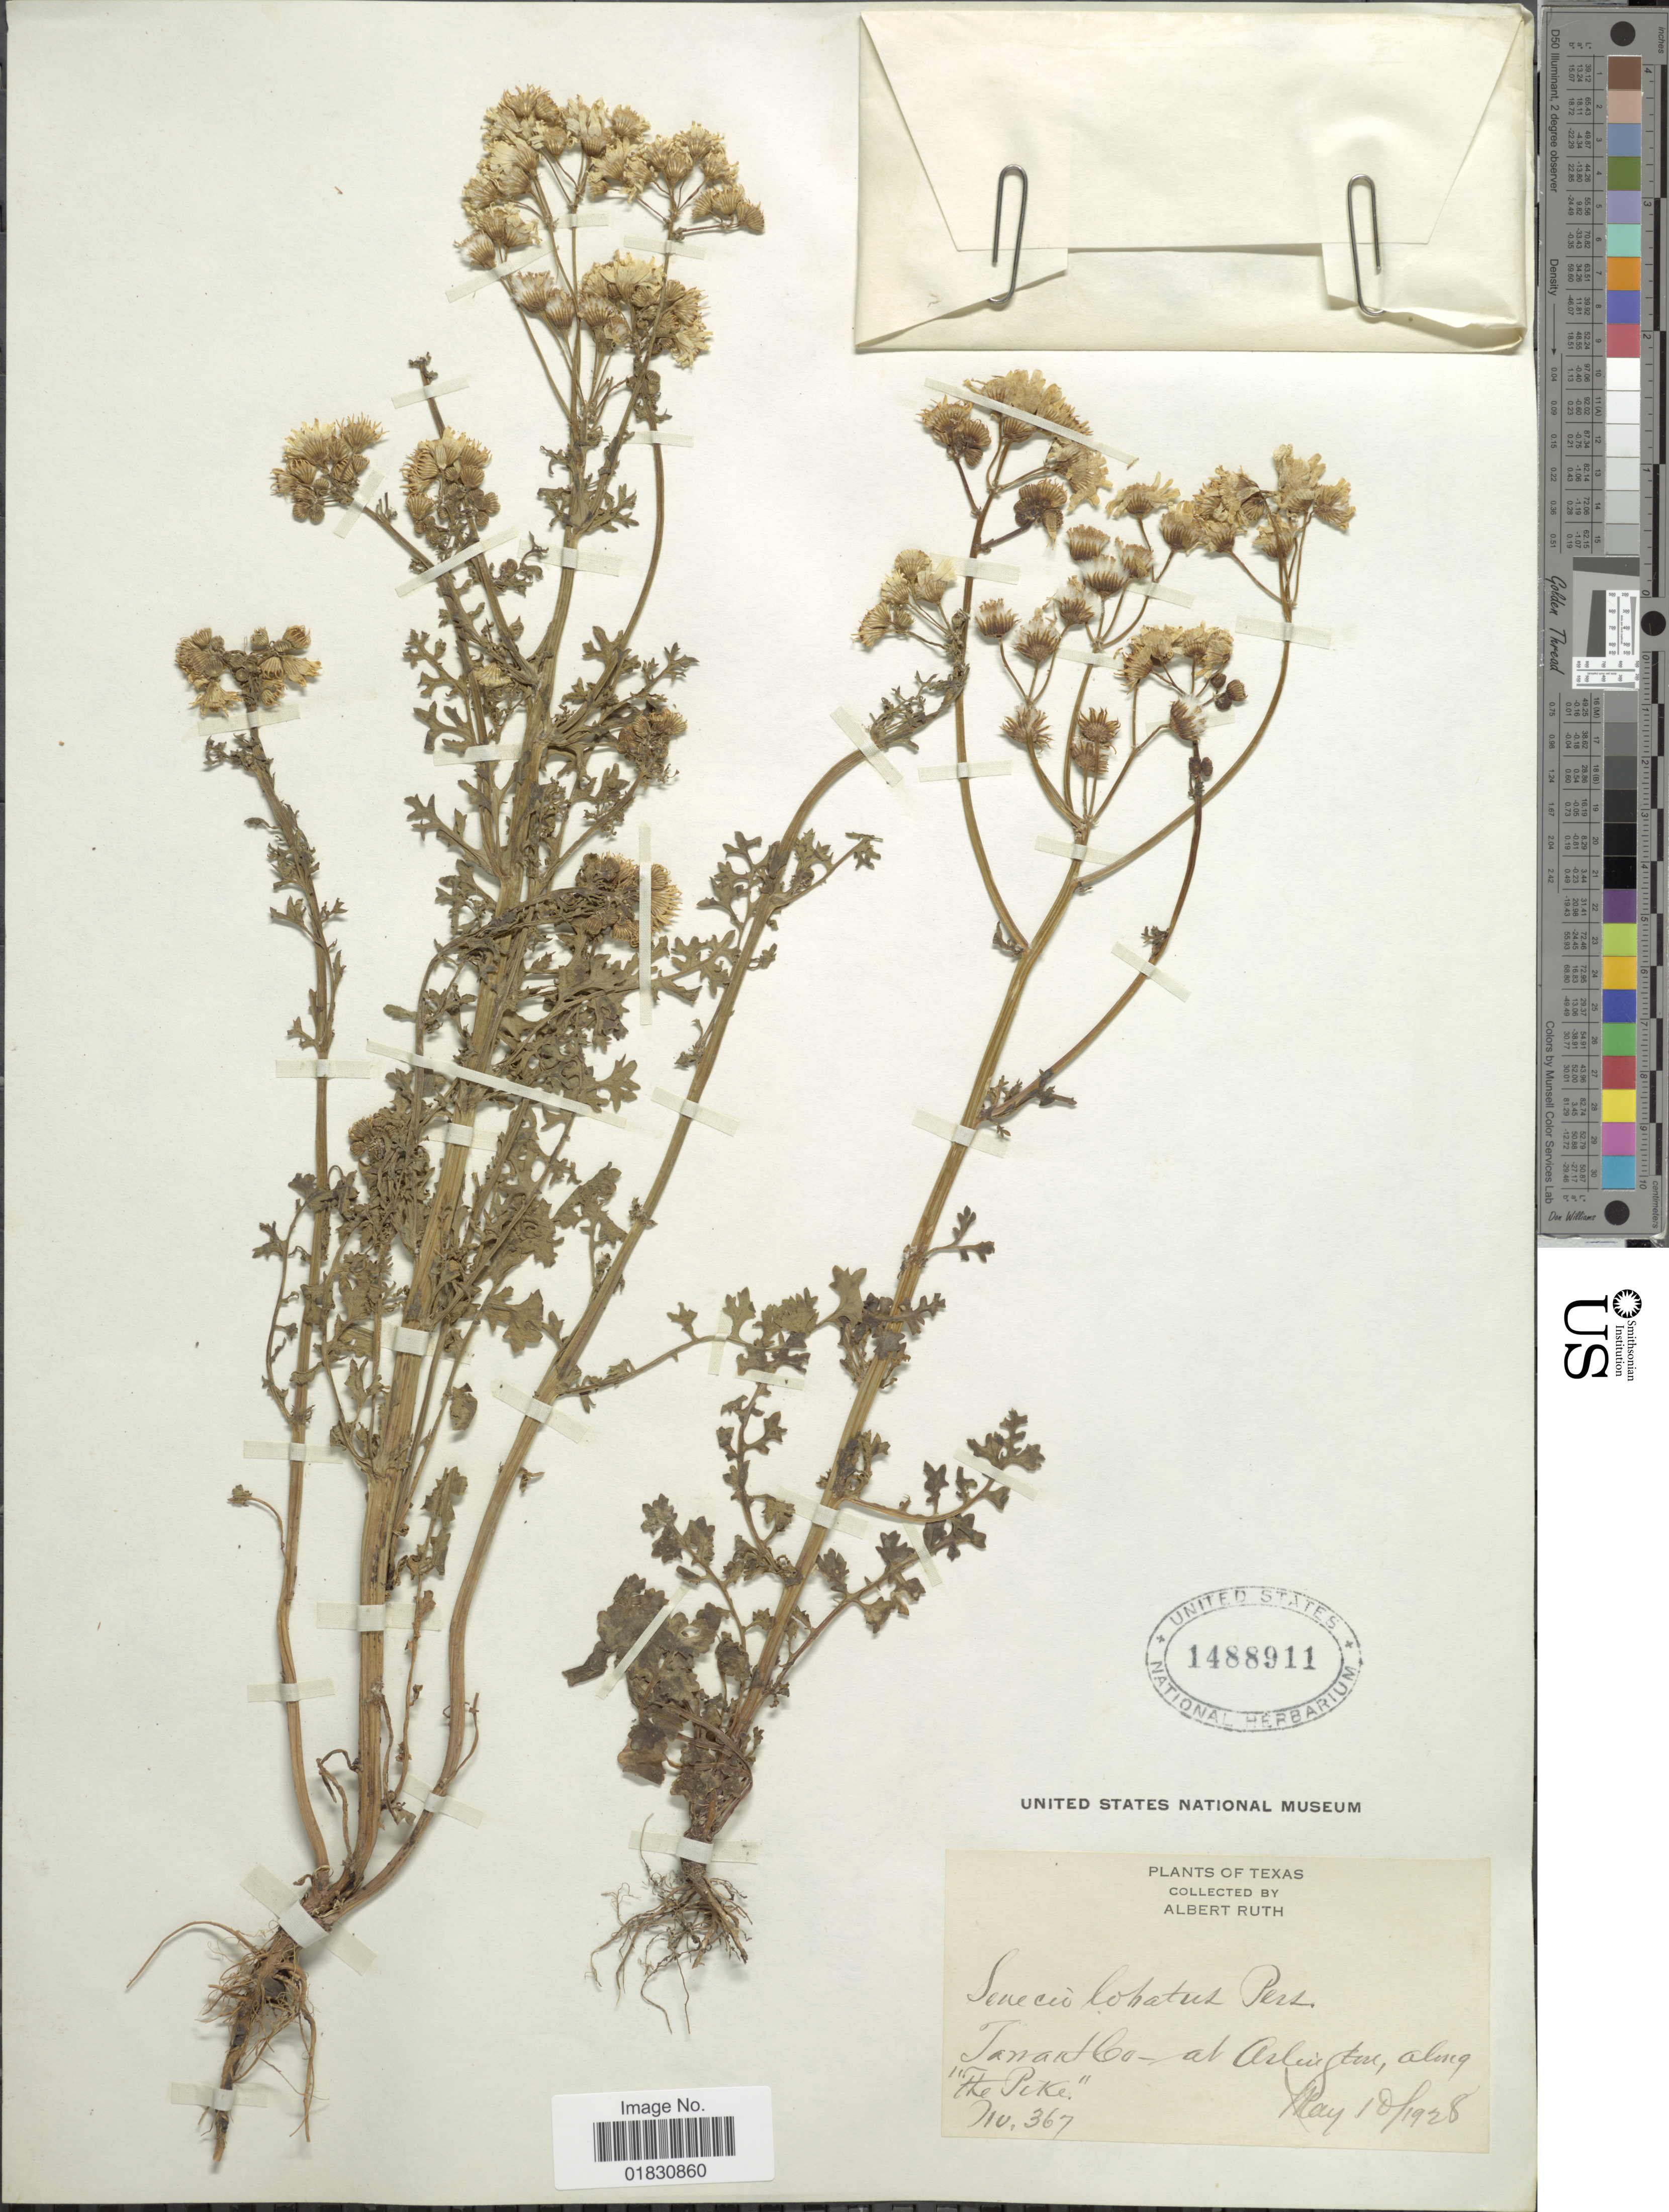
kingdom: Plantae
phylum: Tracheophyta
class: Magnoliopsida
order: Asterales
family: Asteraceae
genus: Packera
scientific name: Packera glabella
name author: (Poir.) C. Jeffrey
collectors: A. Ruth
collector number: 367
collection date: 1928-05-10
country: United States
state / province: Texas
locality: Tanart Co., at Arlington, along The Pike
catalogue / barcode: US 1488911